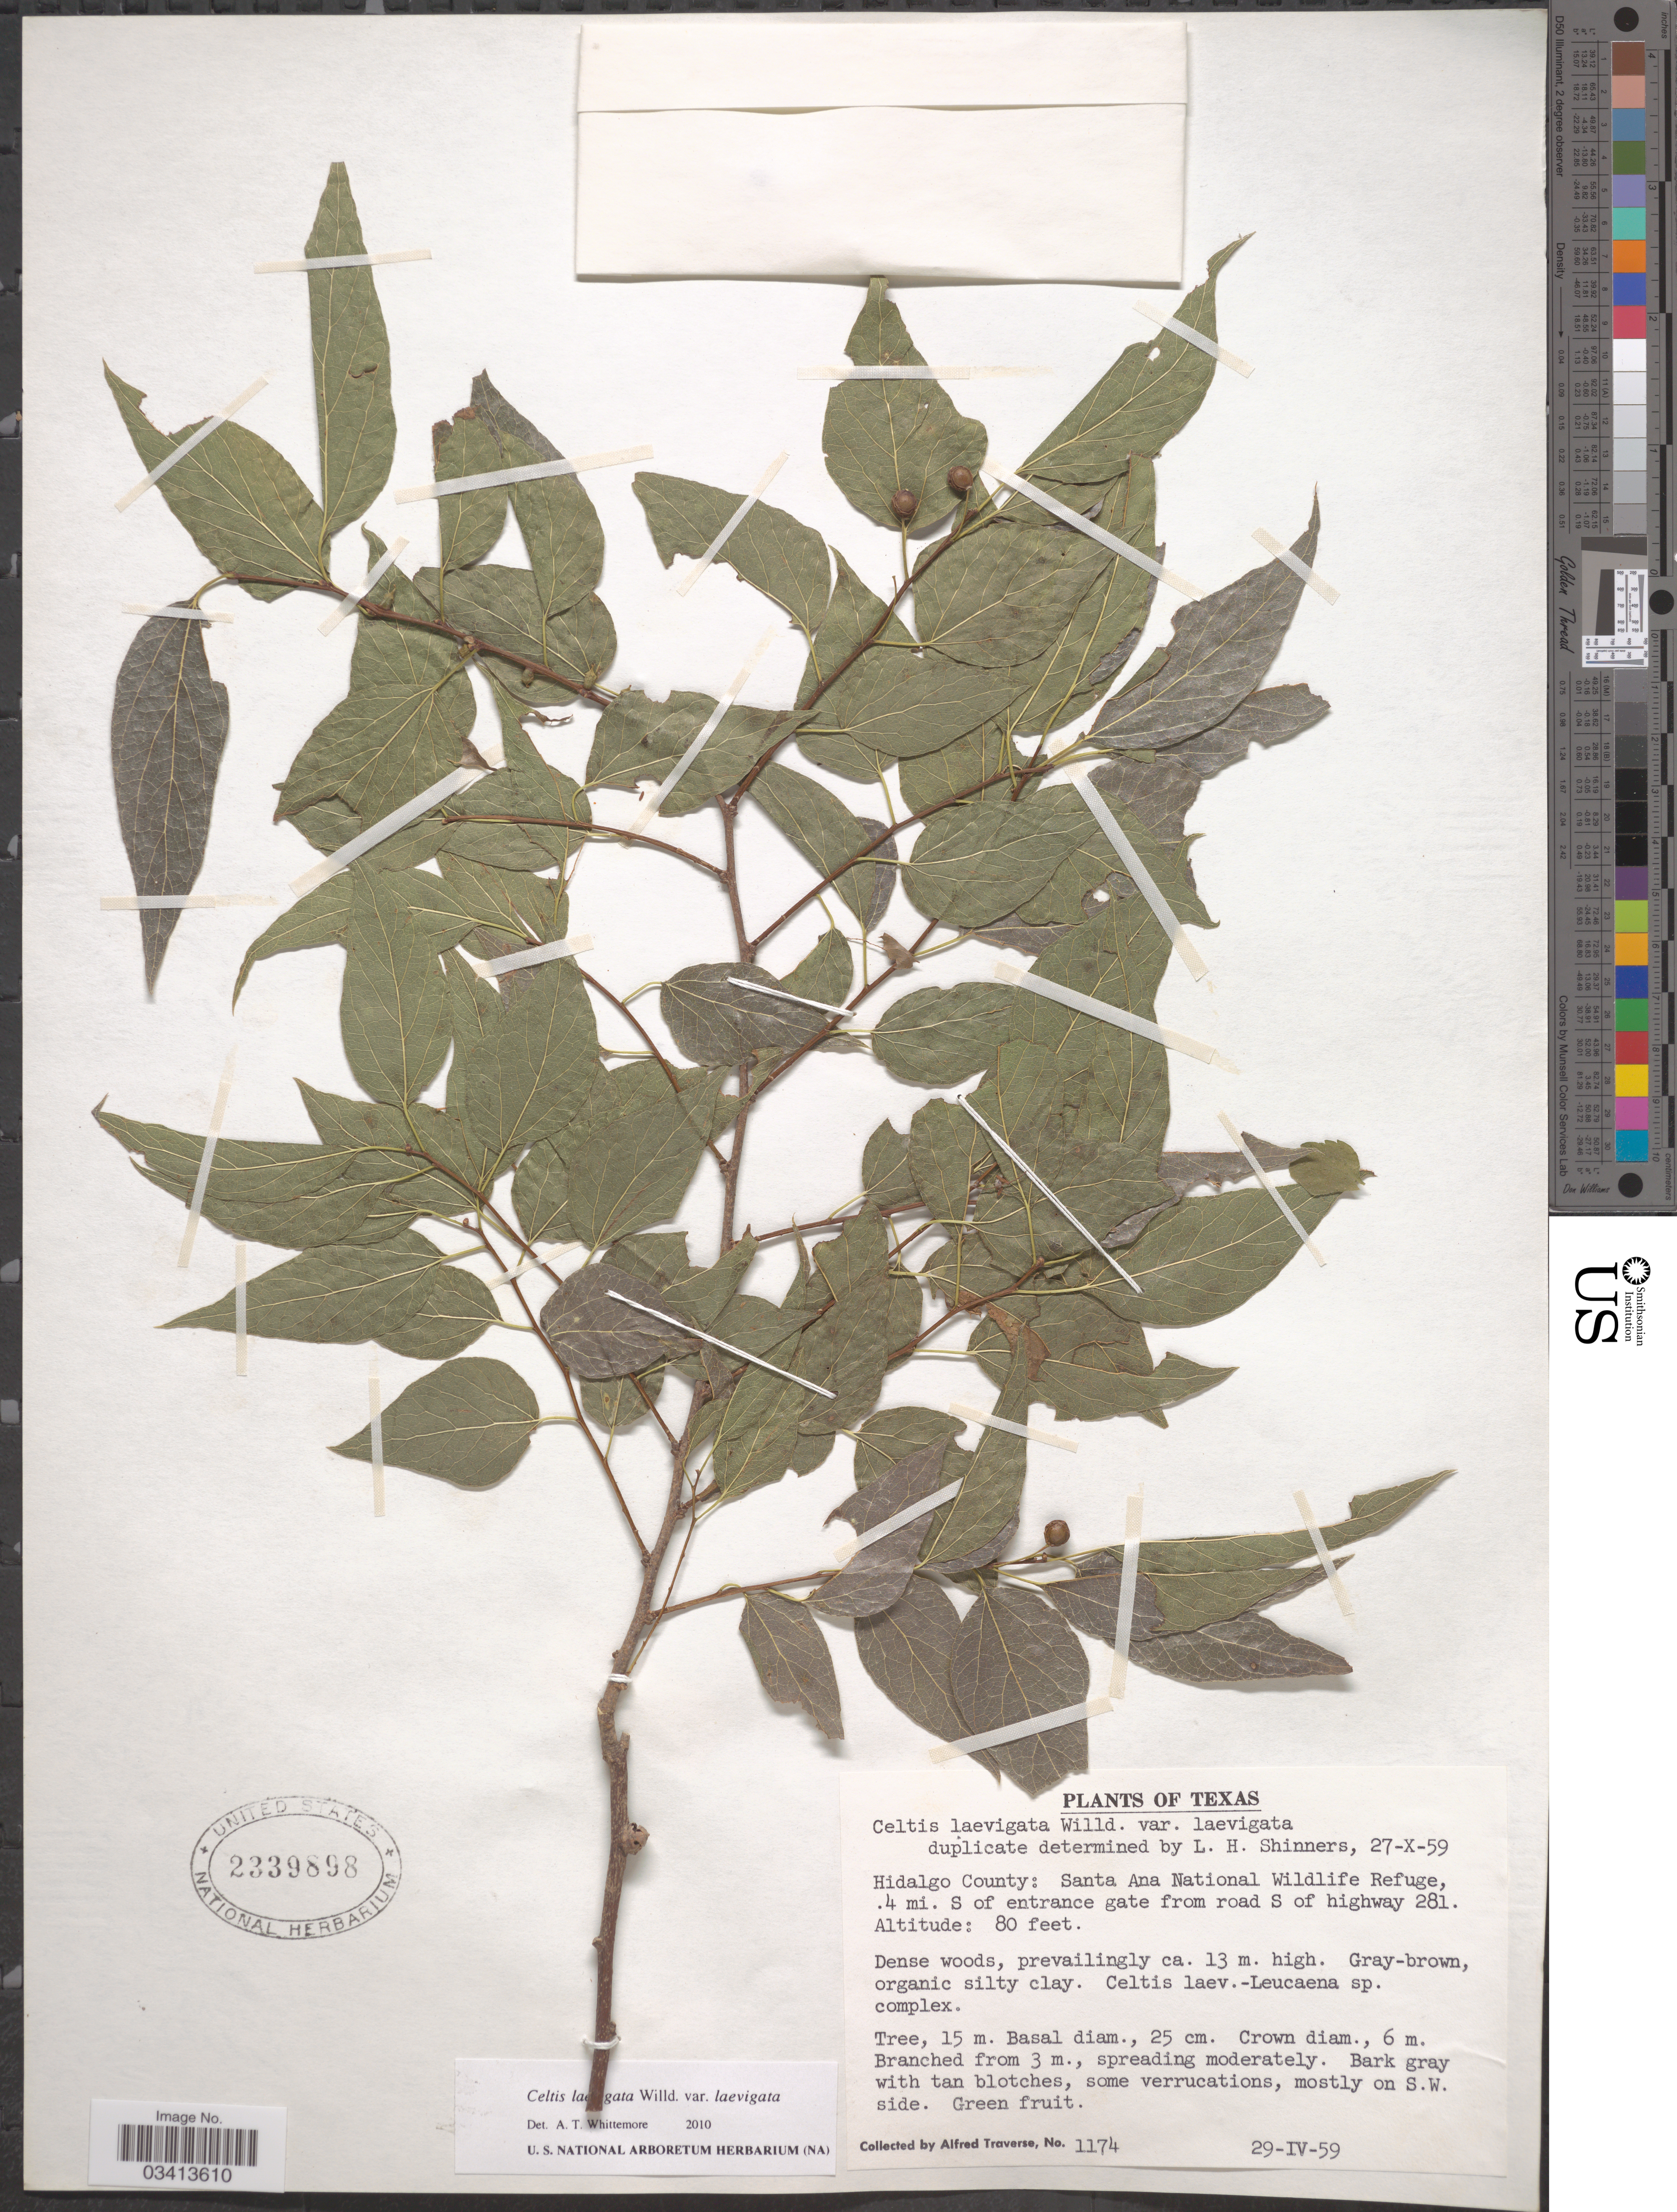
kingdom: Plantae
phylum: Tracheophyta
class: Magnoliopsida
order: Rosales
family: Cannabaceae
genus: Celtis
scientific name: Celtis laevigata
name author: Willd.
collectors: A. Traverse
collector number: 1174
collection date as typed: Transcribed d/m/y: 29/4/59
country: United States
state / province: Texas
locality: Hidalgo County: Santa Ana National Wildlife Refuge, .4 mi. S of entrance gate from road S of highway 281.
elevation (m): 24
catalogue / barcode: US 2339898